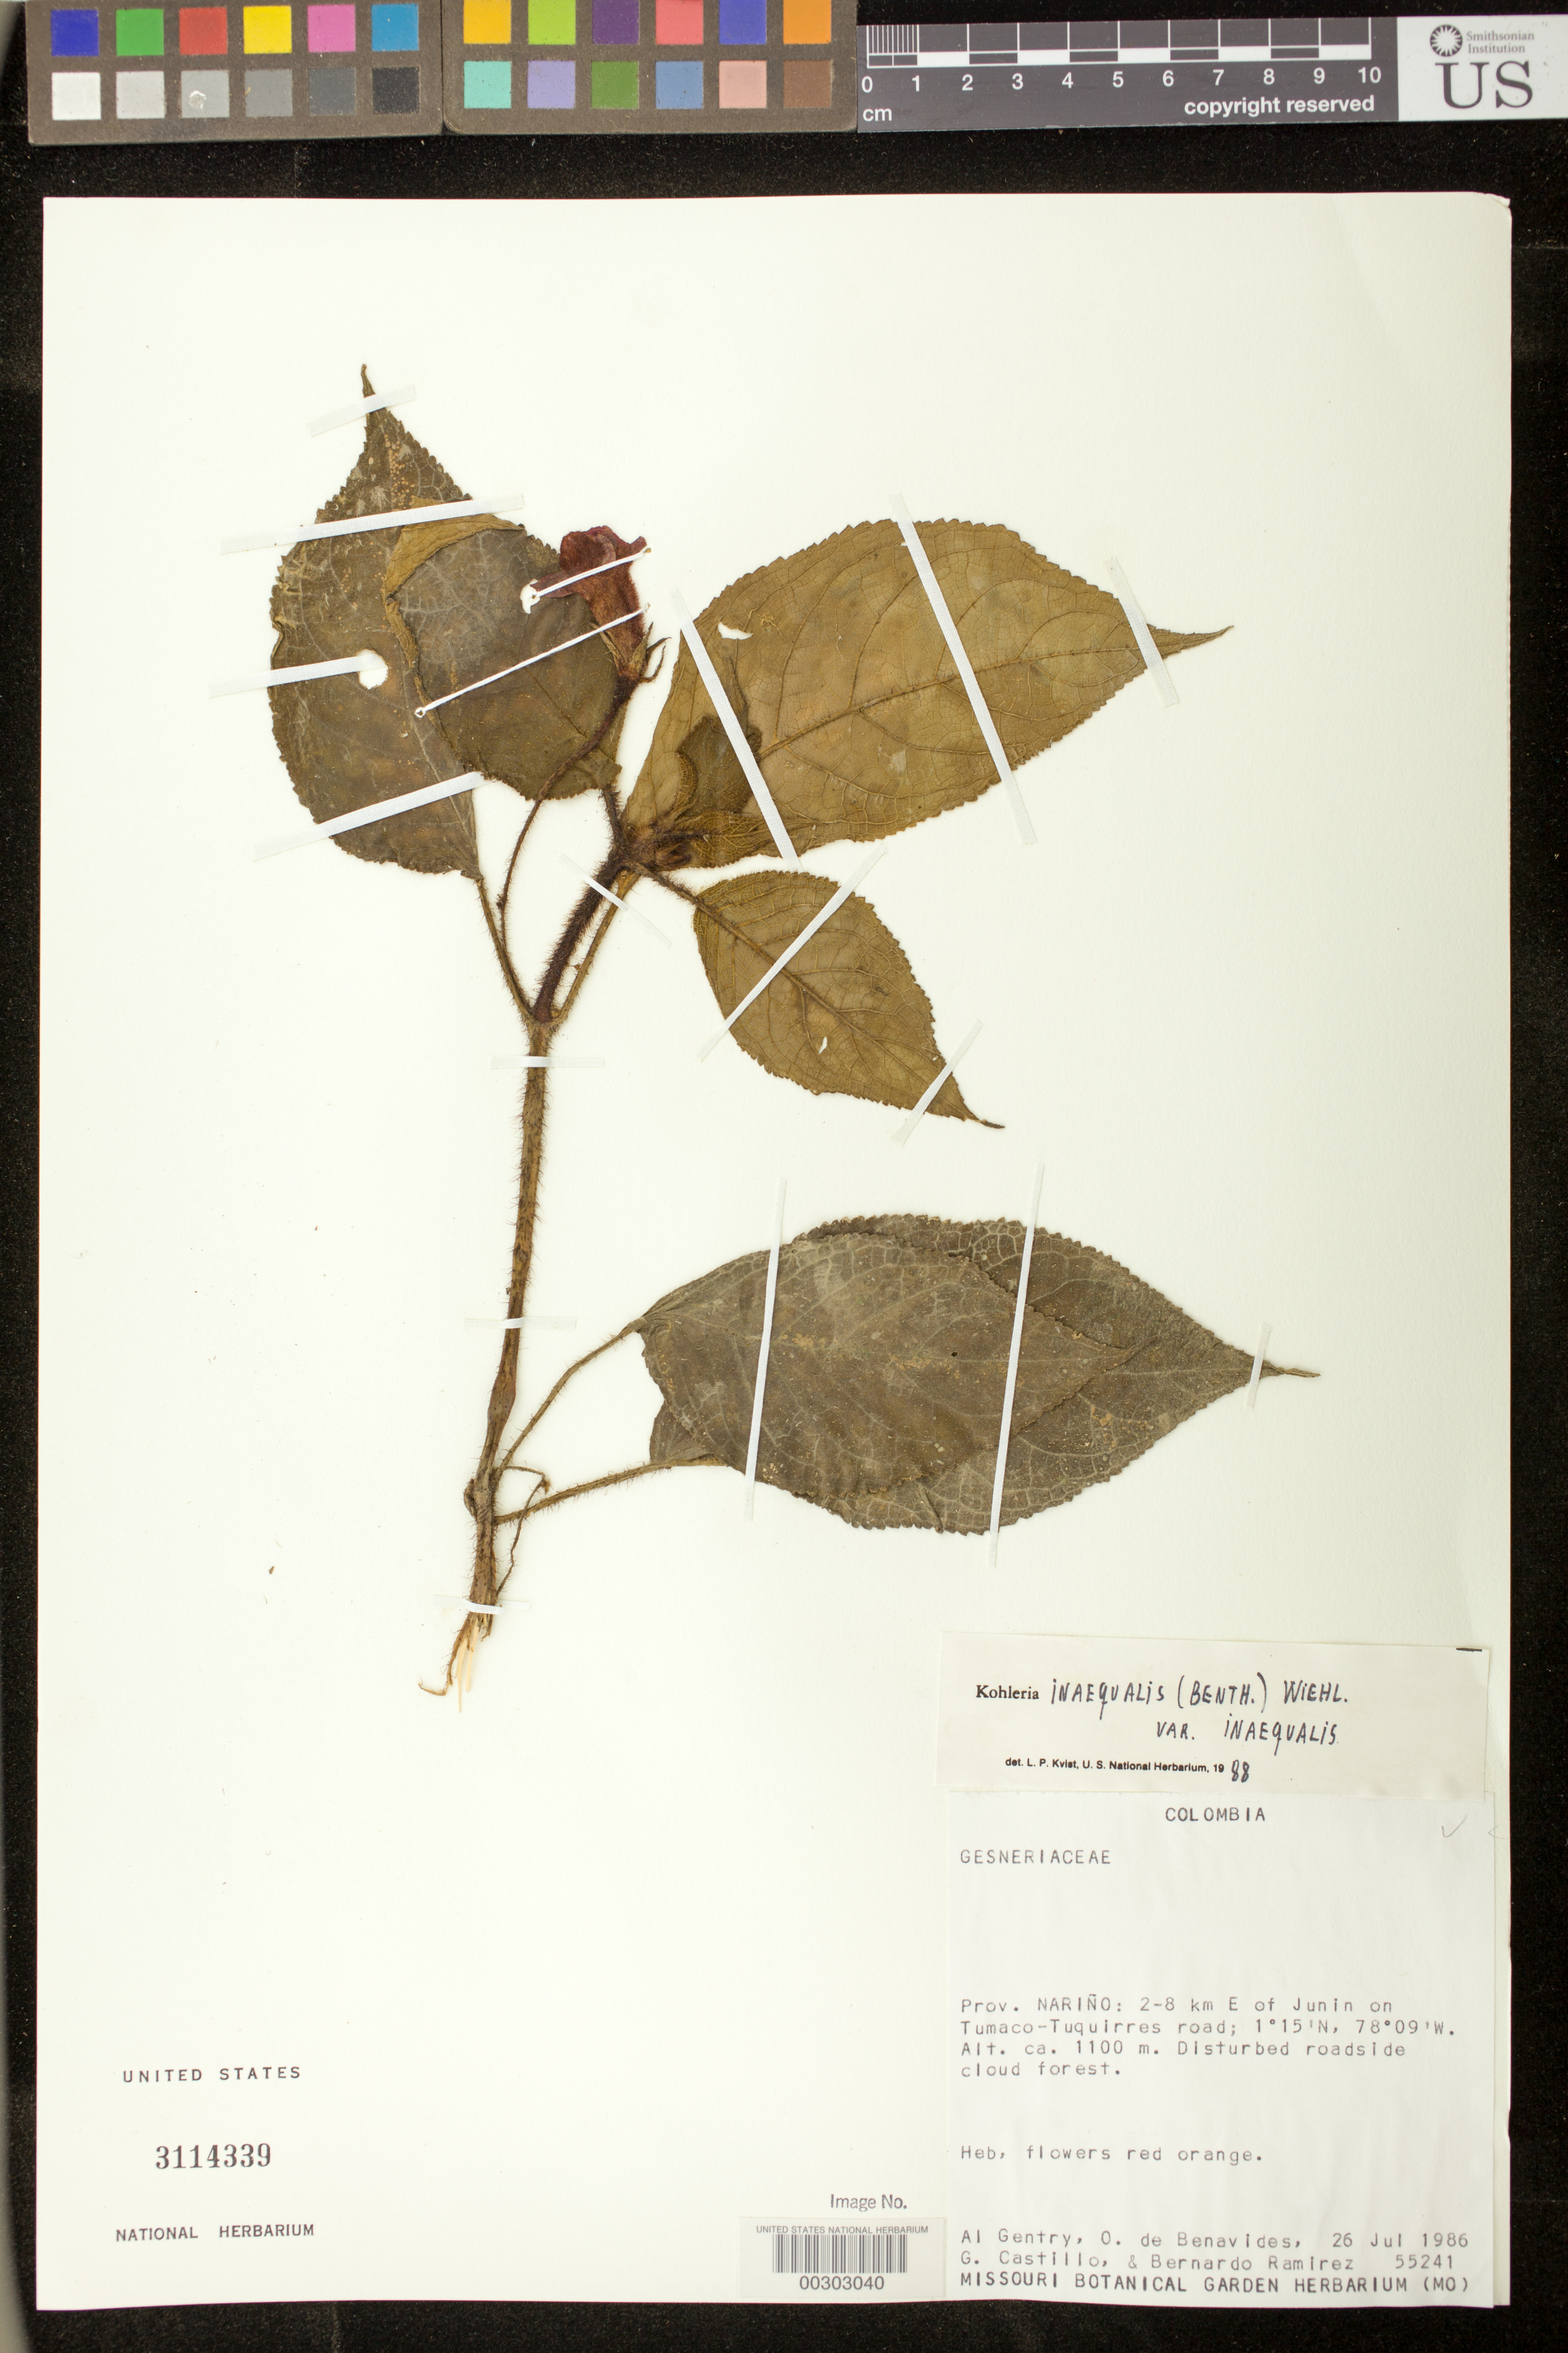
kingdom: Plantae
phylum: Tracheophyta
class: Magnoliopsida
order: Lamiales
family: Gesneriaceae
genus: Kohleria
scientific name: Kohleria inaequalis var. inaequalis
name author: (Benth.) Wiehler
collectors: A. H. Gentry, Olga S. de Benavides, G. Castillo C. & B. Ramírez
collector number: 55241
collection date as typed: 26 Jul 1986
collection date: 1986-07-26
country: Colombia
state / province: Nariño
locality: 2-8 km E of Junin on Tumaco-Tuquirres road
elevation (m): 1100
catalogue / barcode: US 3114339